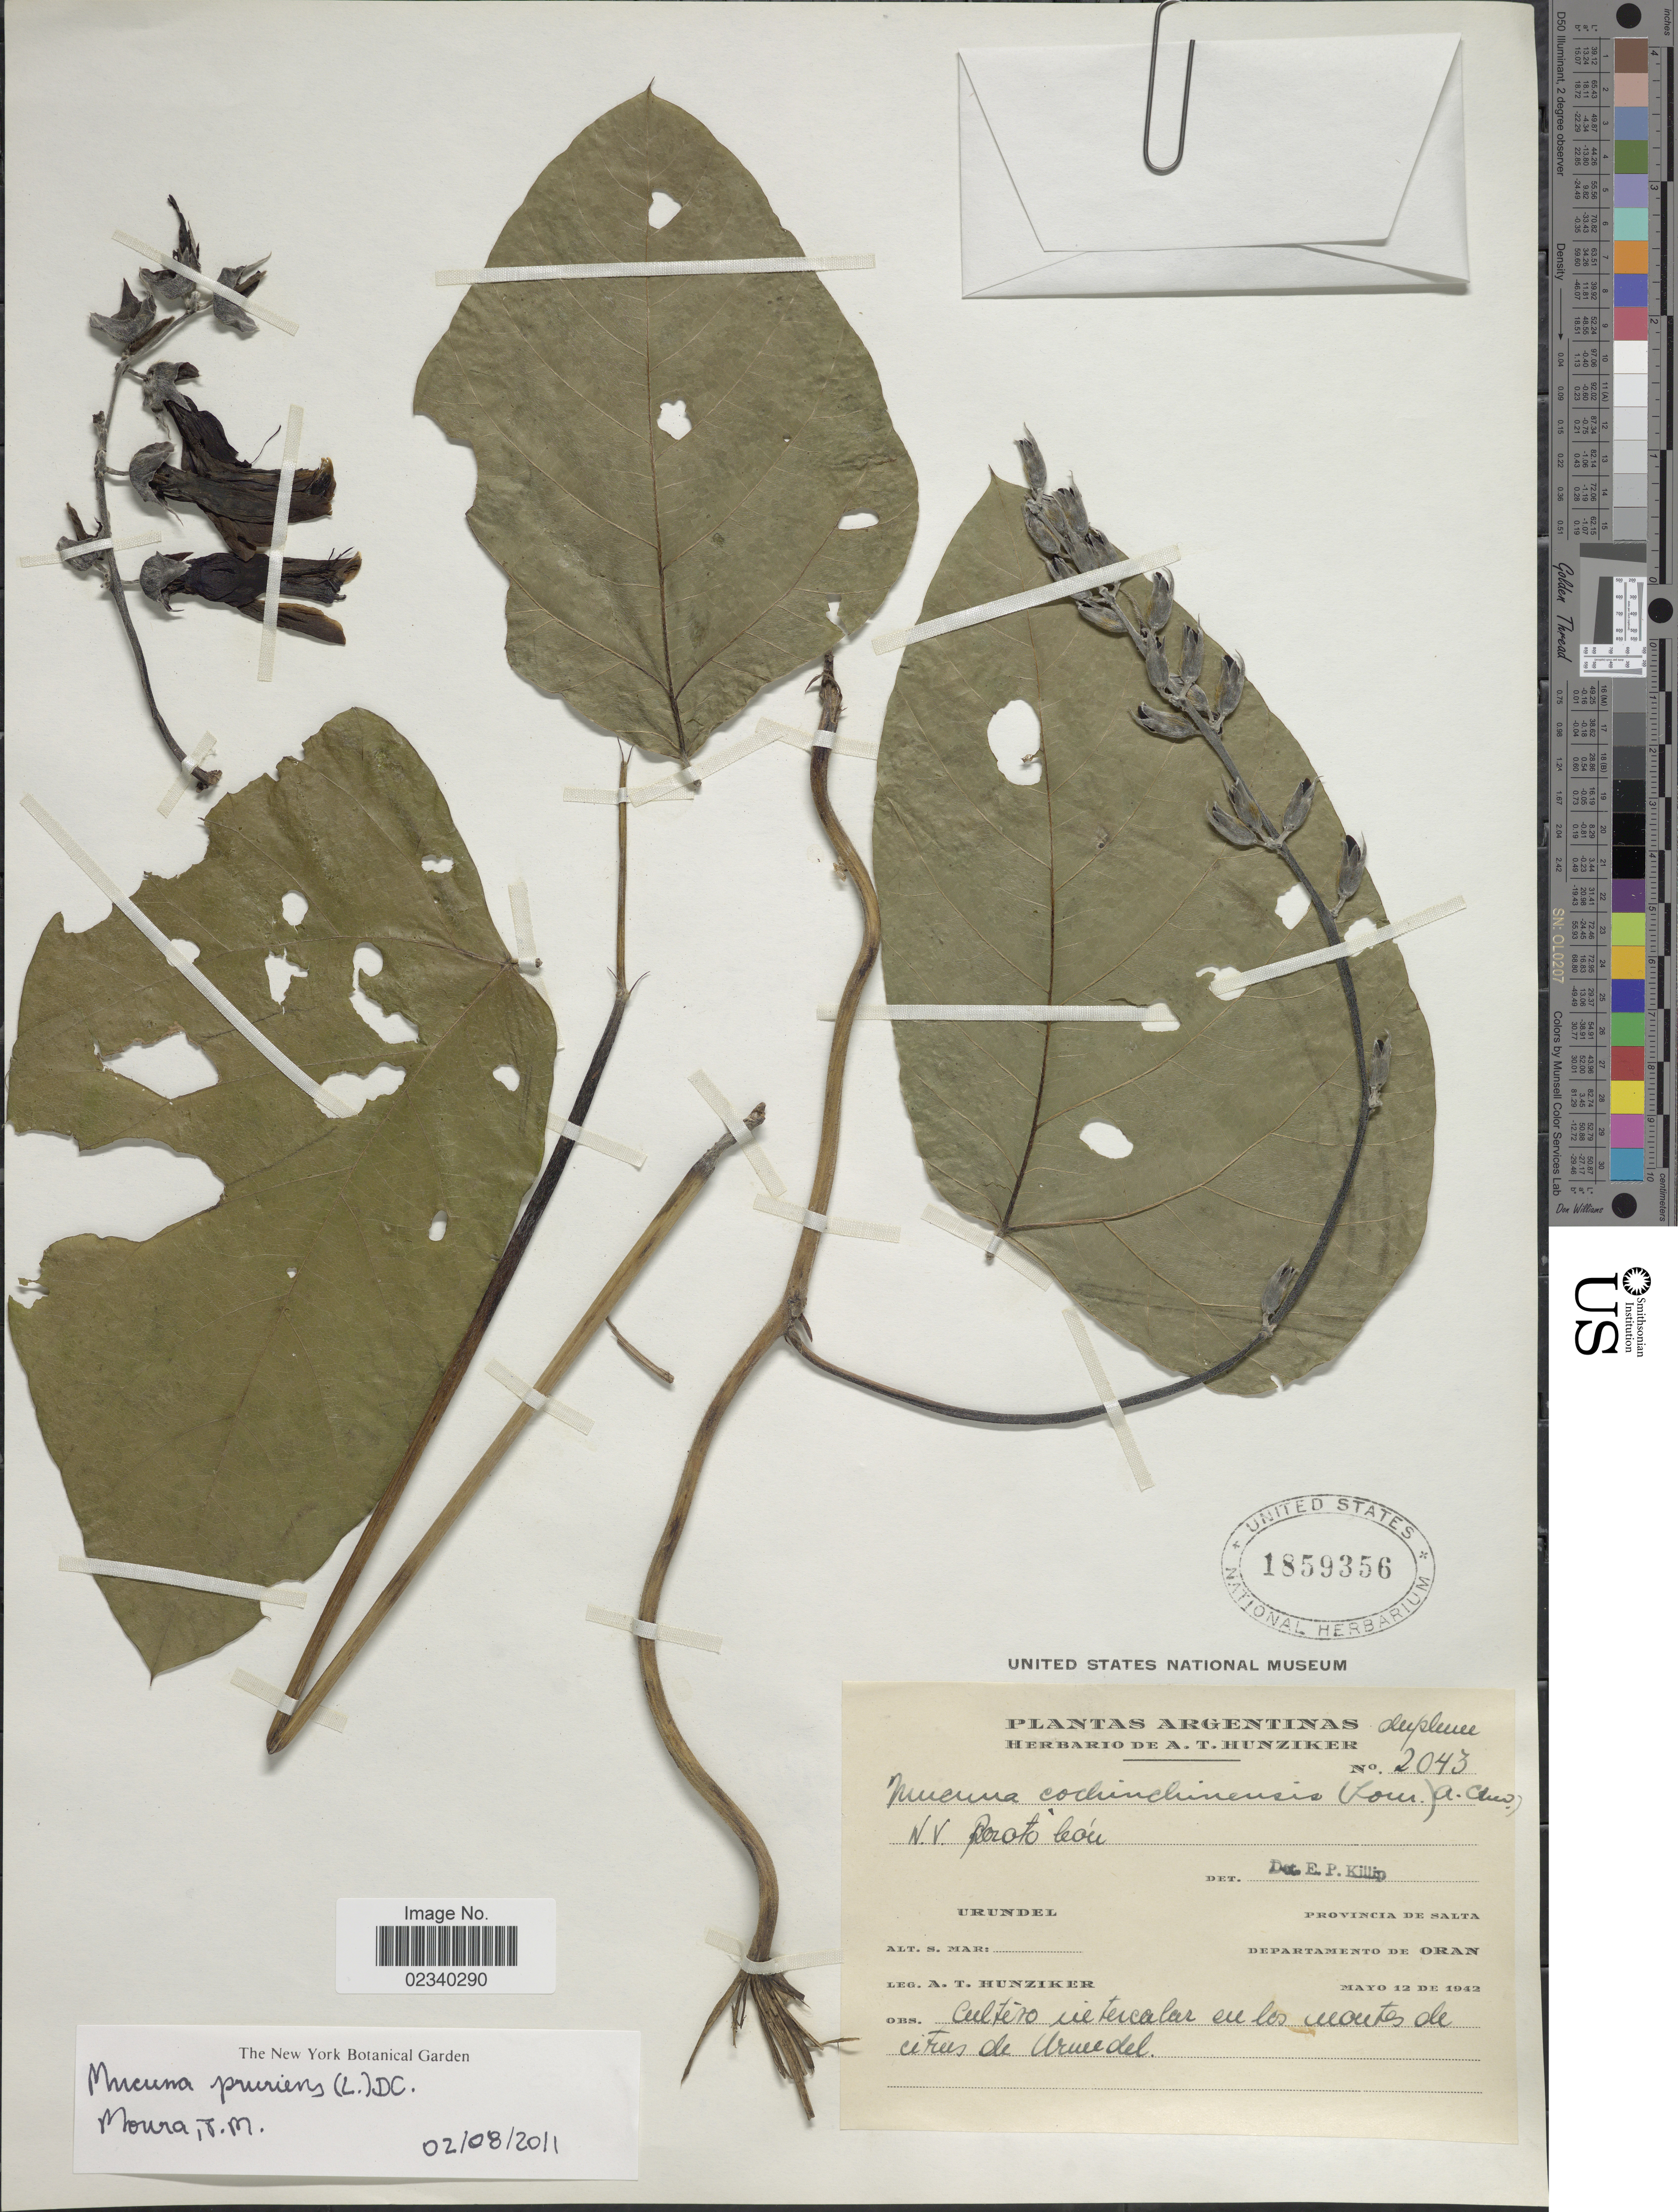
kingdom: Plantae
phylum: Tracheophyta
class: Magnoliopsida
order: Fabales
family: Fabaceae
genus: Mucuna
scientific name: Mucuna pruriens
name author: (L.) DC.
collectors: A. T. Hunziker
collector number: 2043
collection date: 1942-05-12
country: Argentina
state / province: Salta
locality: Urundel, Provincia de Salta, Departamento de Oran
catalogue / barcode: US 1859356